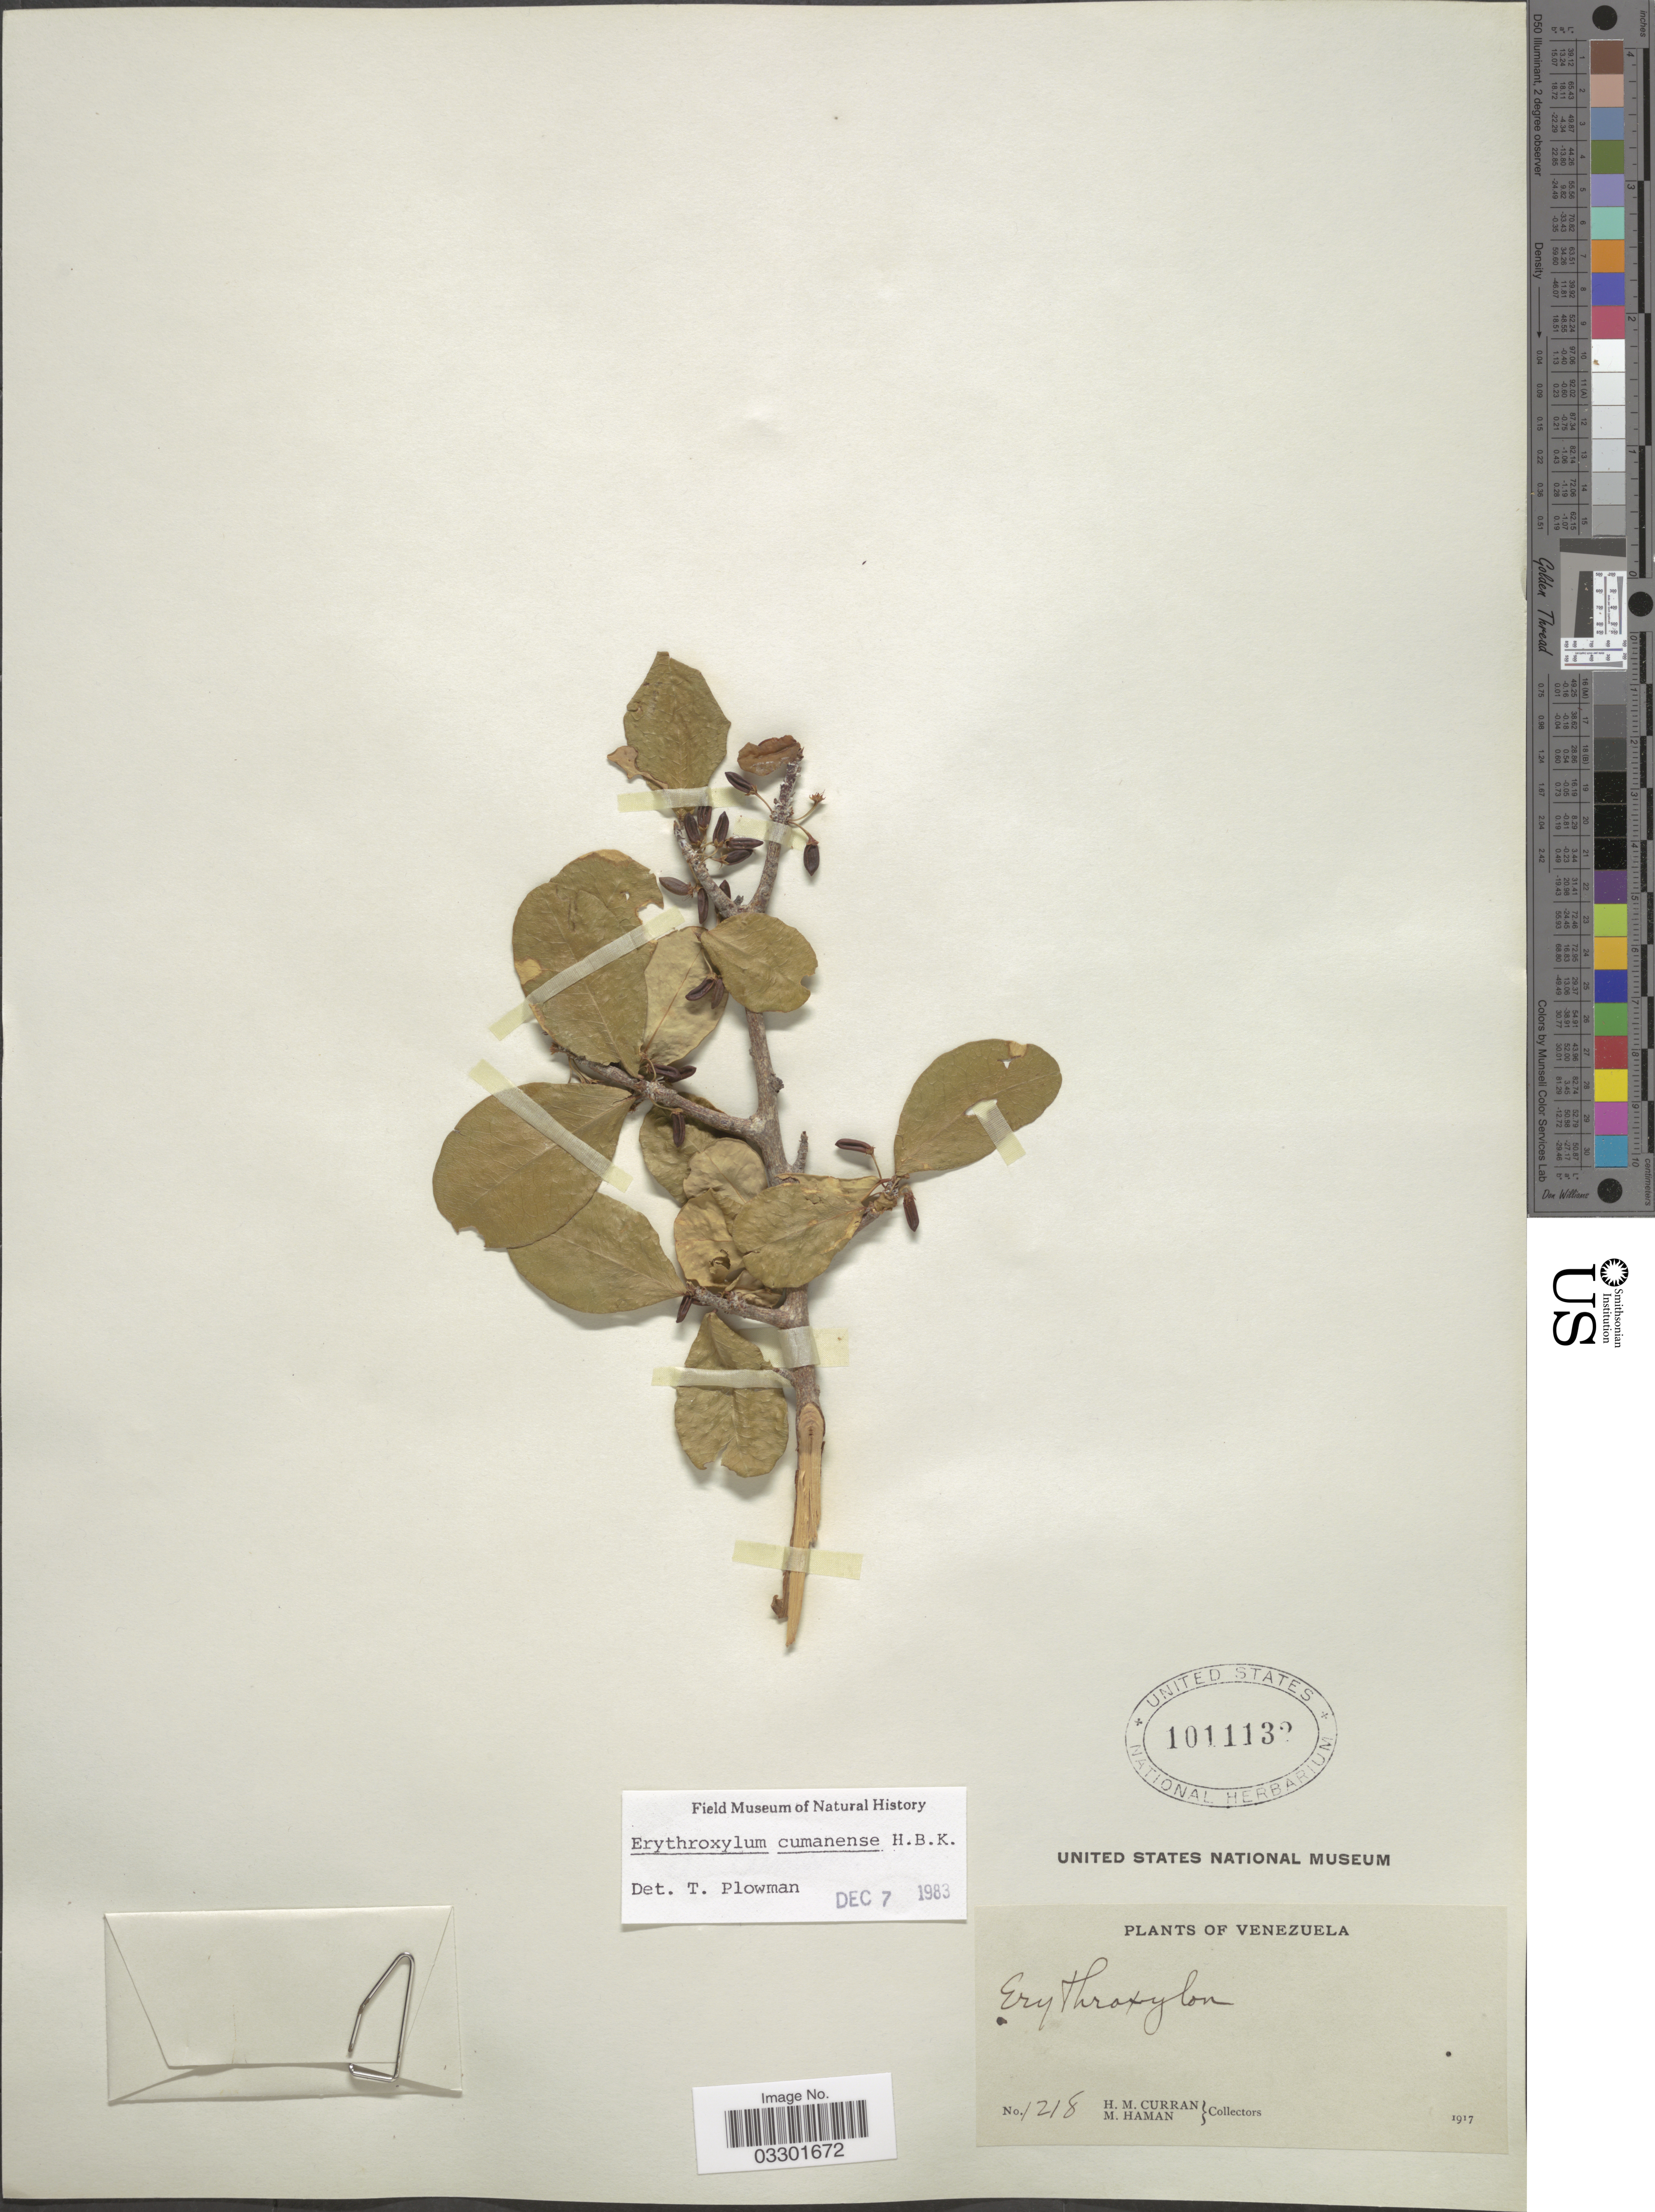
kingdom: Plantae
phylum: Tracheophyta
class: Magnoliopsida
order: Malpighiales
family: Erythroxylaceae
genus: Erythroxylum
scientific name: Erythroxylum cumanense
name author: Kunth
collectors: H. M. Curran & M. Haman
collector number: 1218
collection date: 1917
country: Venezuela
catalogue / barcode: US 1011132